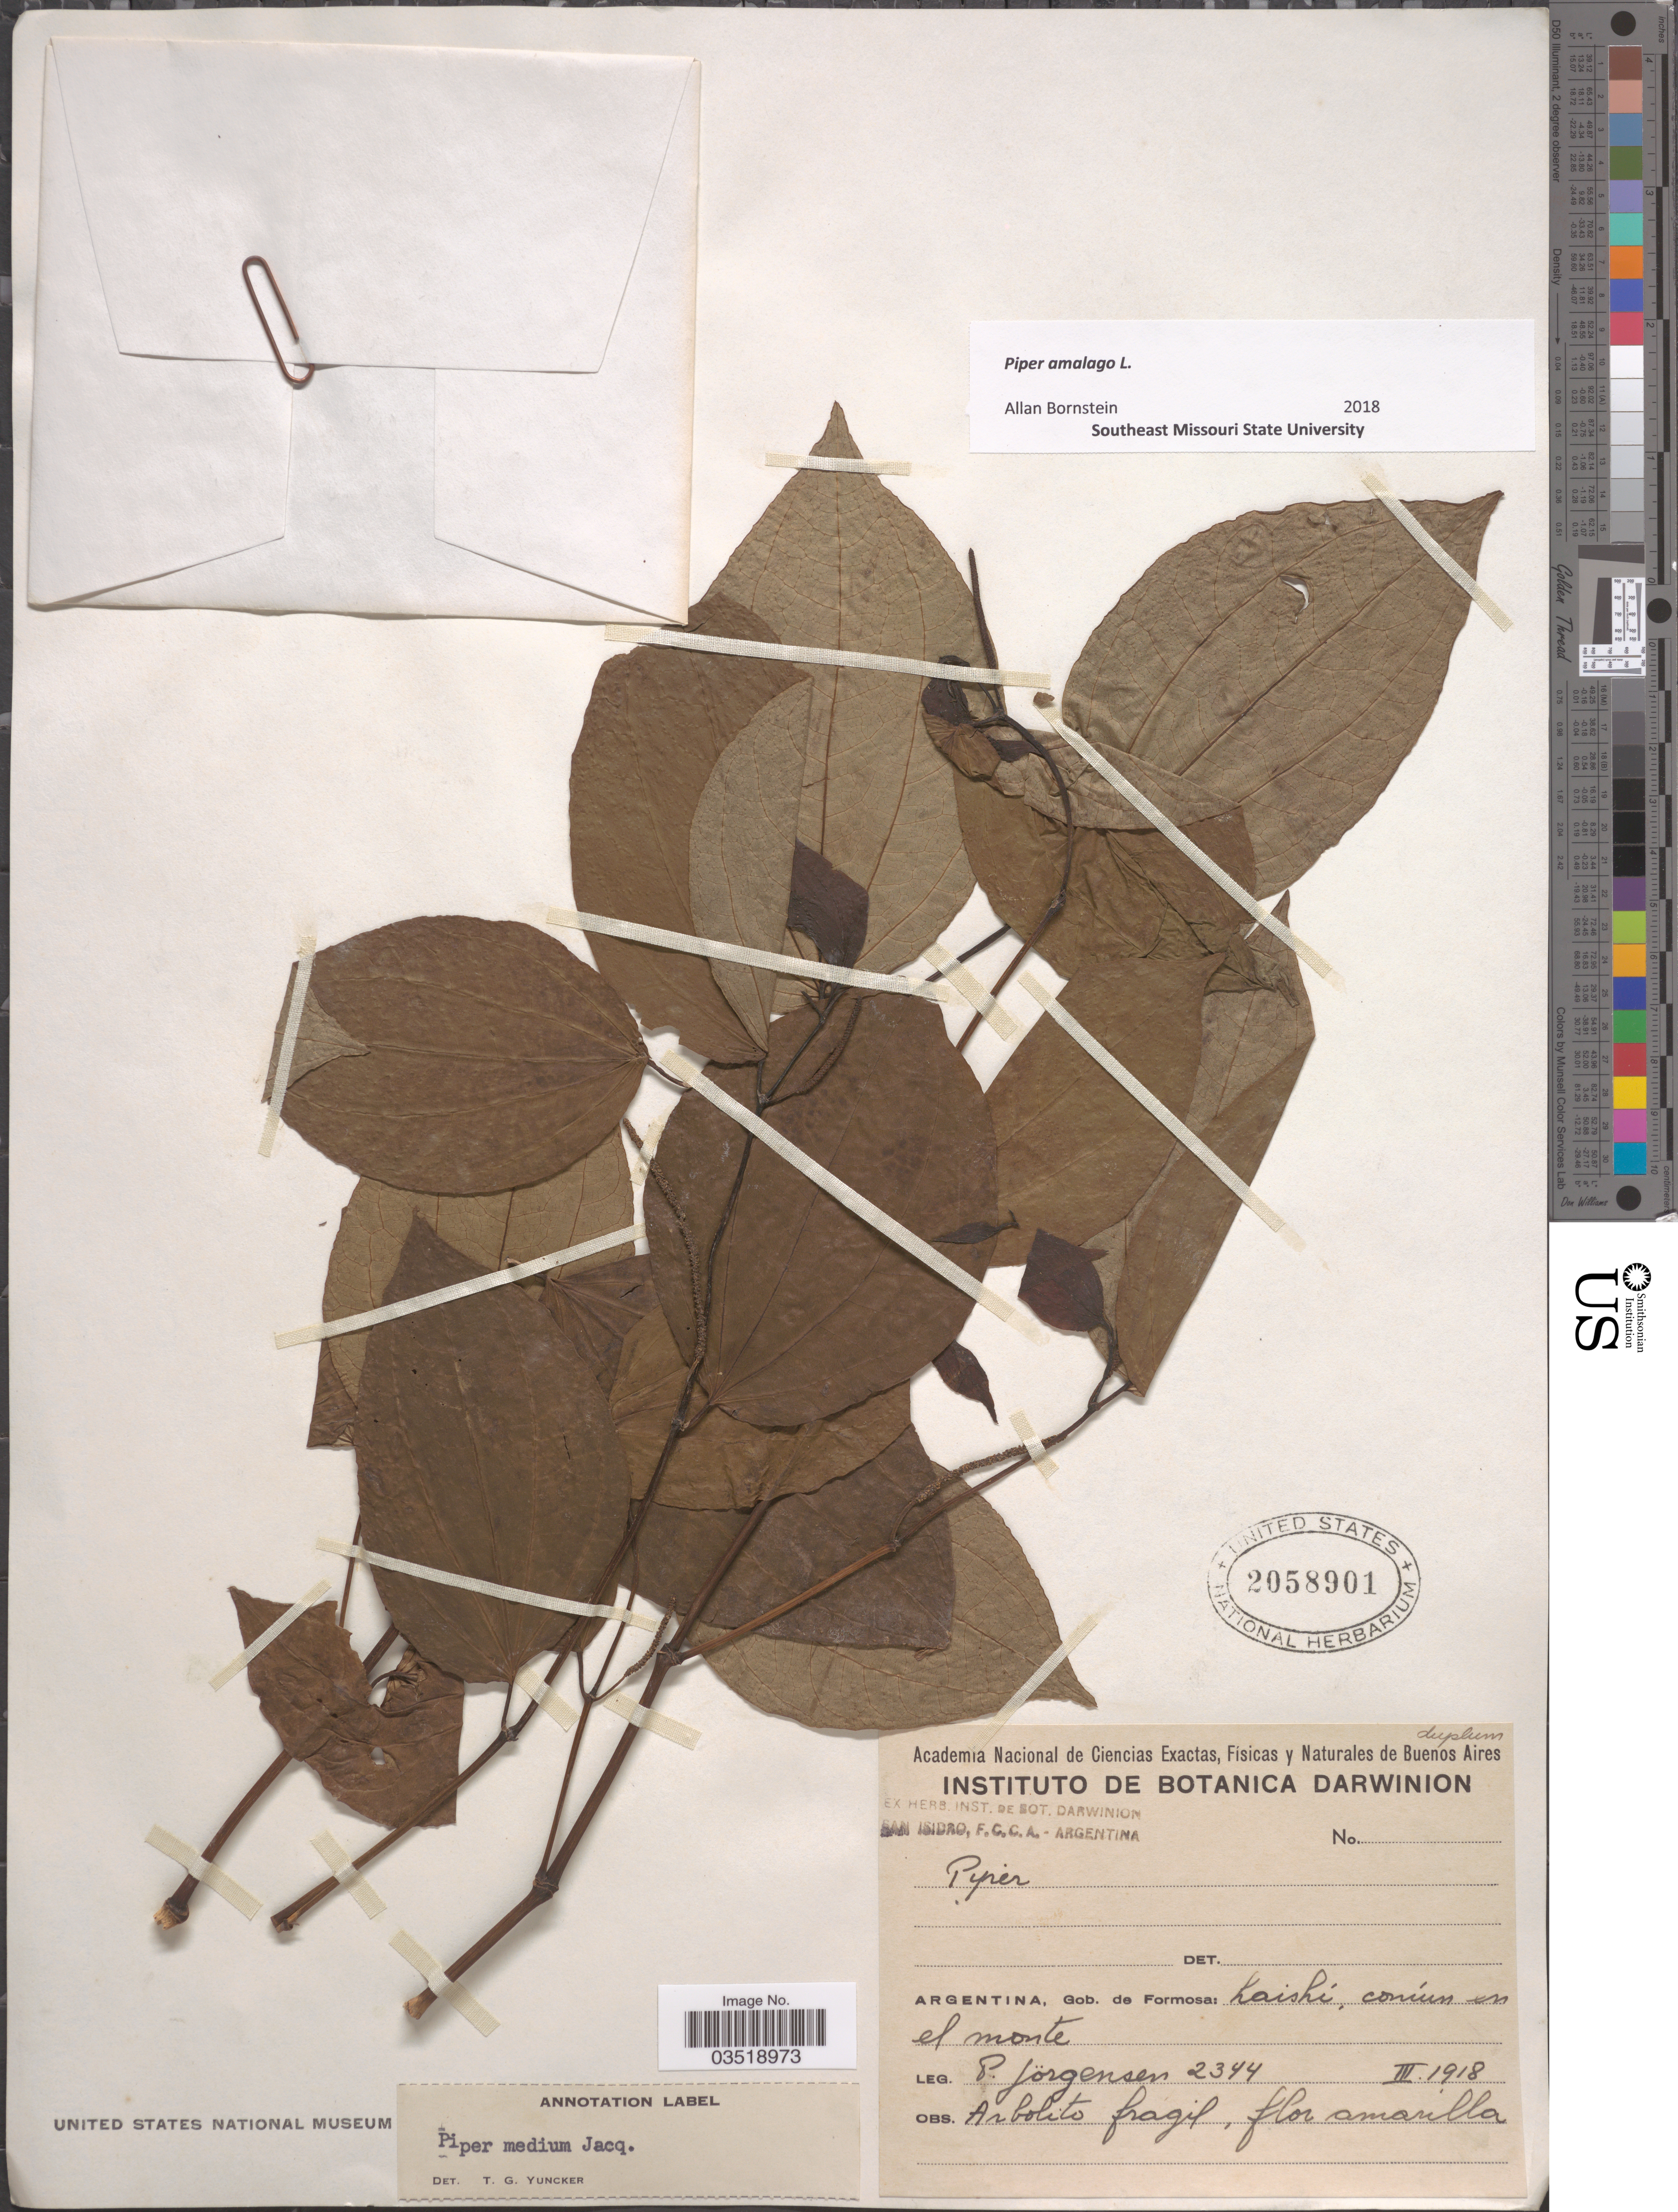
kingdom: Plantae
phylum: Tracheophyta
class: Magnoliopsida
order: Piperales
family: Piperaceae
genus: Piper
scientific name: Piper amalago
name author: L.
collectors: P. Jörgensen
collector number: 2344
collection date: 1918-03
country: Argentina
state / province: Formosa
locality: Gob. de Formosa: Laishí, coníum en el monte.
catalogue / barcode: US 2058901